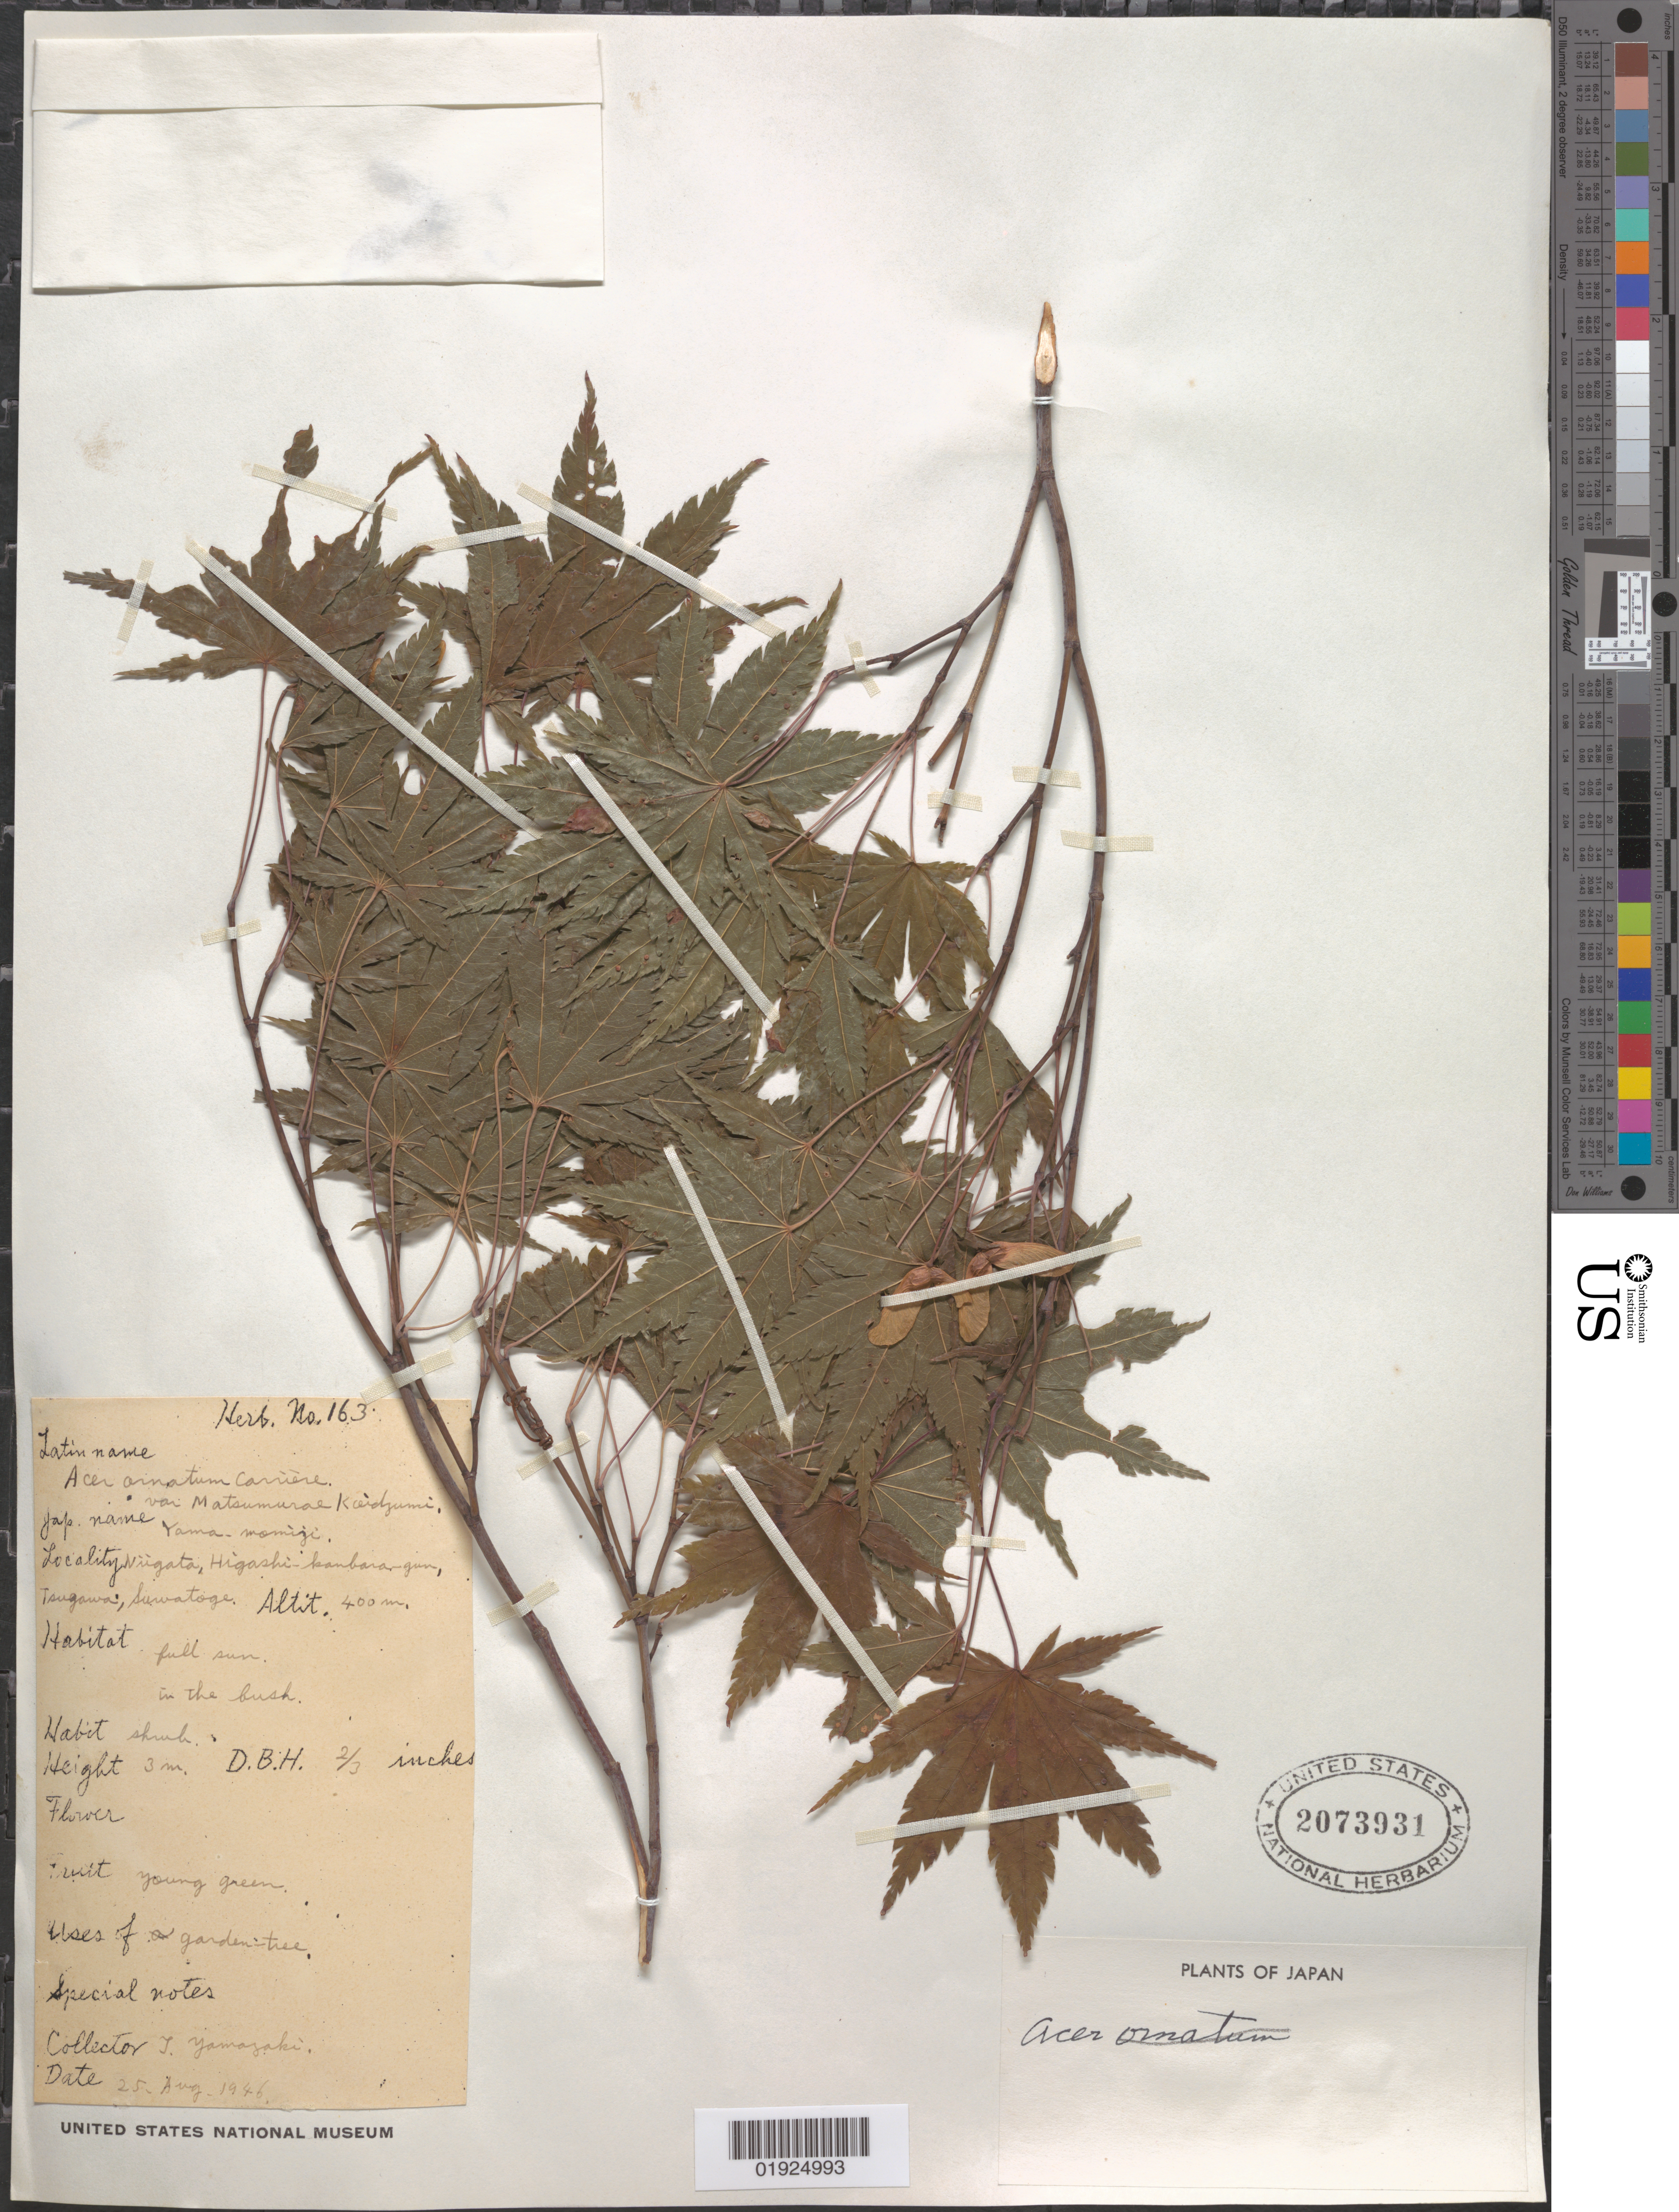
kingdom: Plantae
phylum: Tracheophyta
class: Magnoliopsida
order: Sapindales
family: Sapindaceae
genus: Acer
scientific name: Acer palmatum subsp. matsumurae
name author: Koidz.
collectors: T. Yamazaki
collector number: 163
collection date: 1946-08-25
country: Japan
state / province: Niigata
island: Honshu I.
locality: Higashi-kambara-gun, Tsugawa, Sawatoge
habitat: Full sun, in the bush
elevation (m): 400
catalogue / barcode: US 2073931